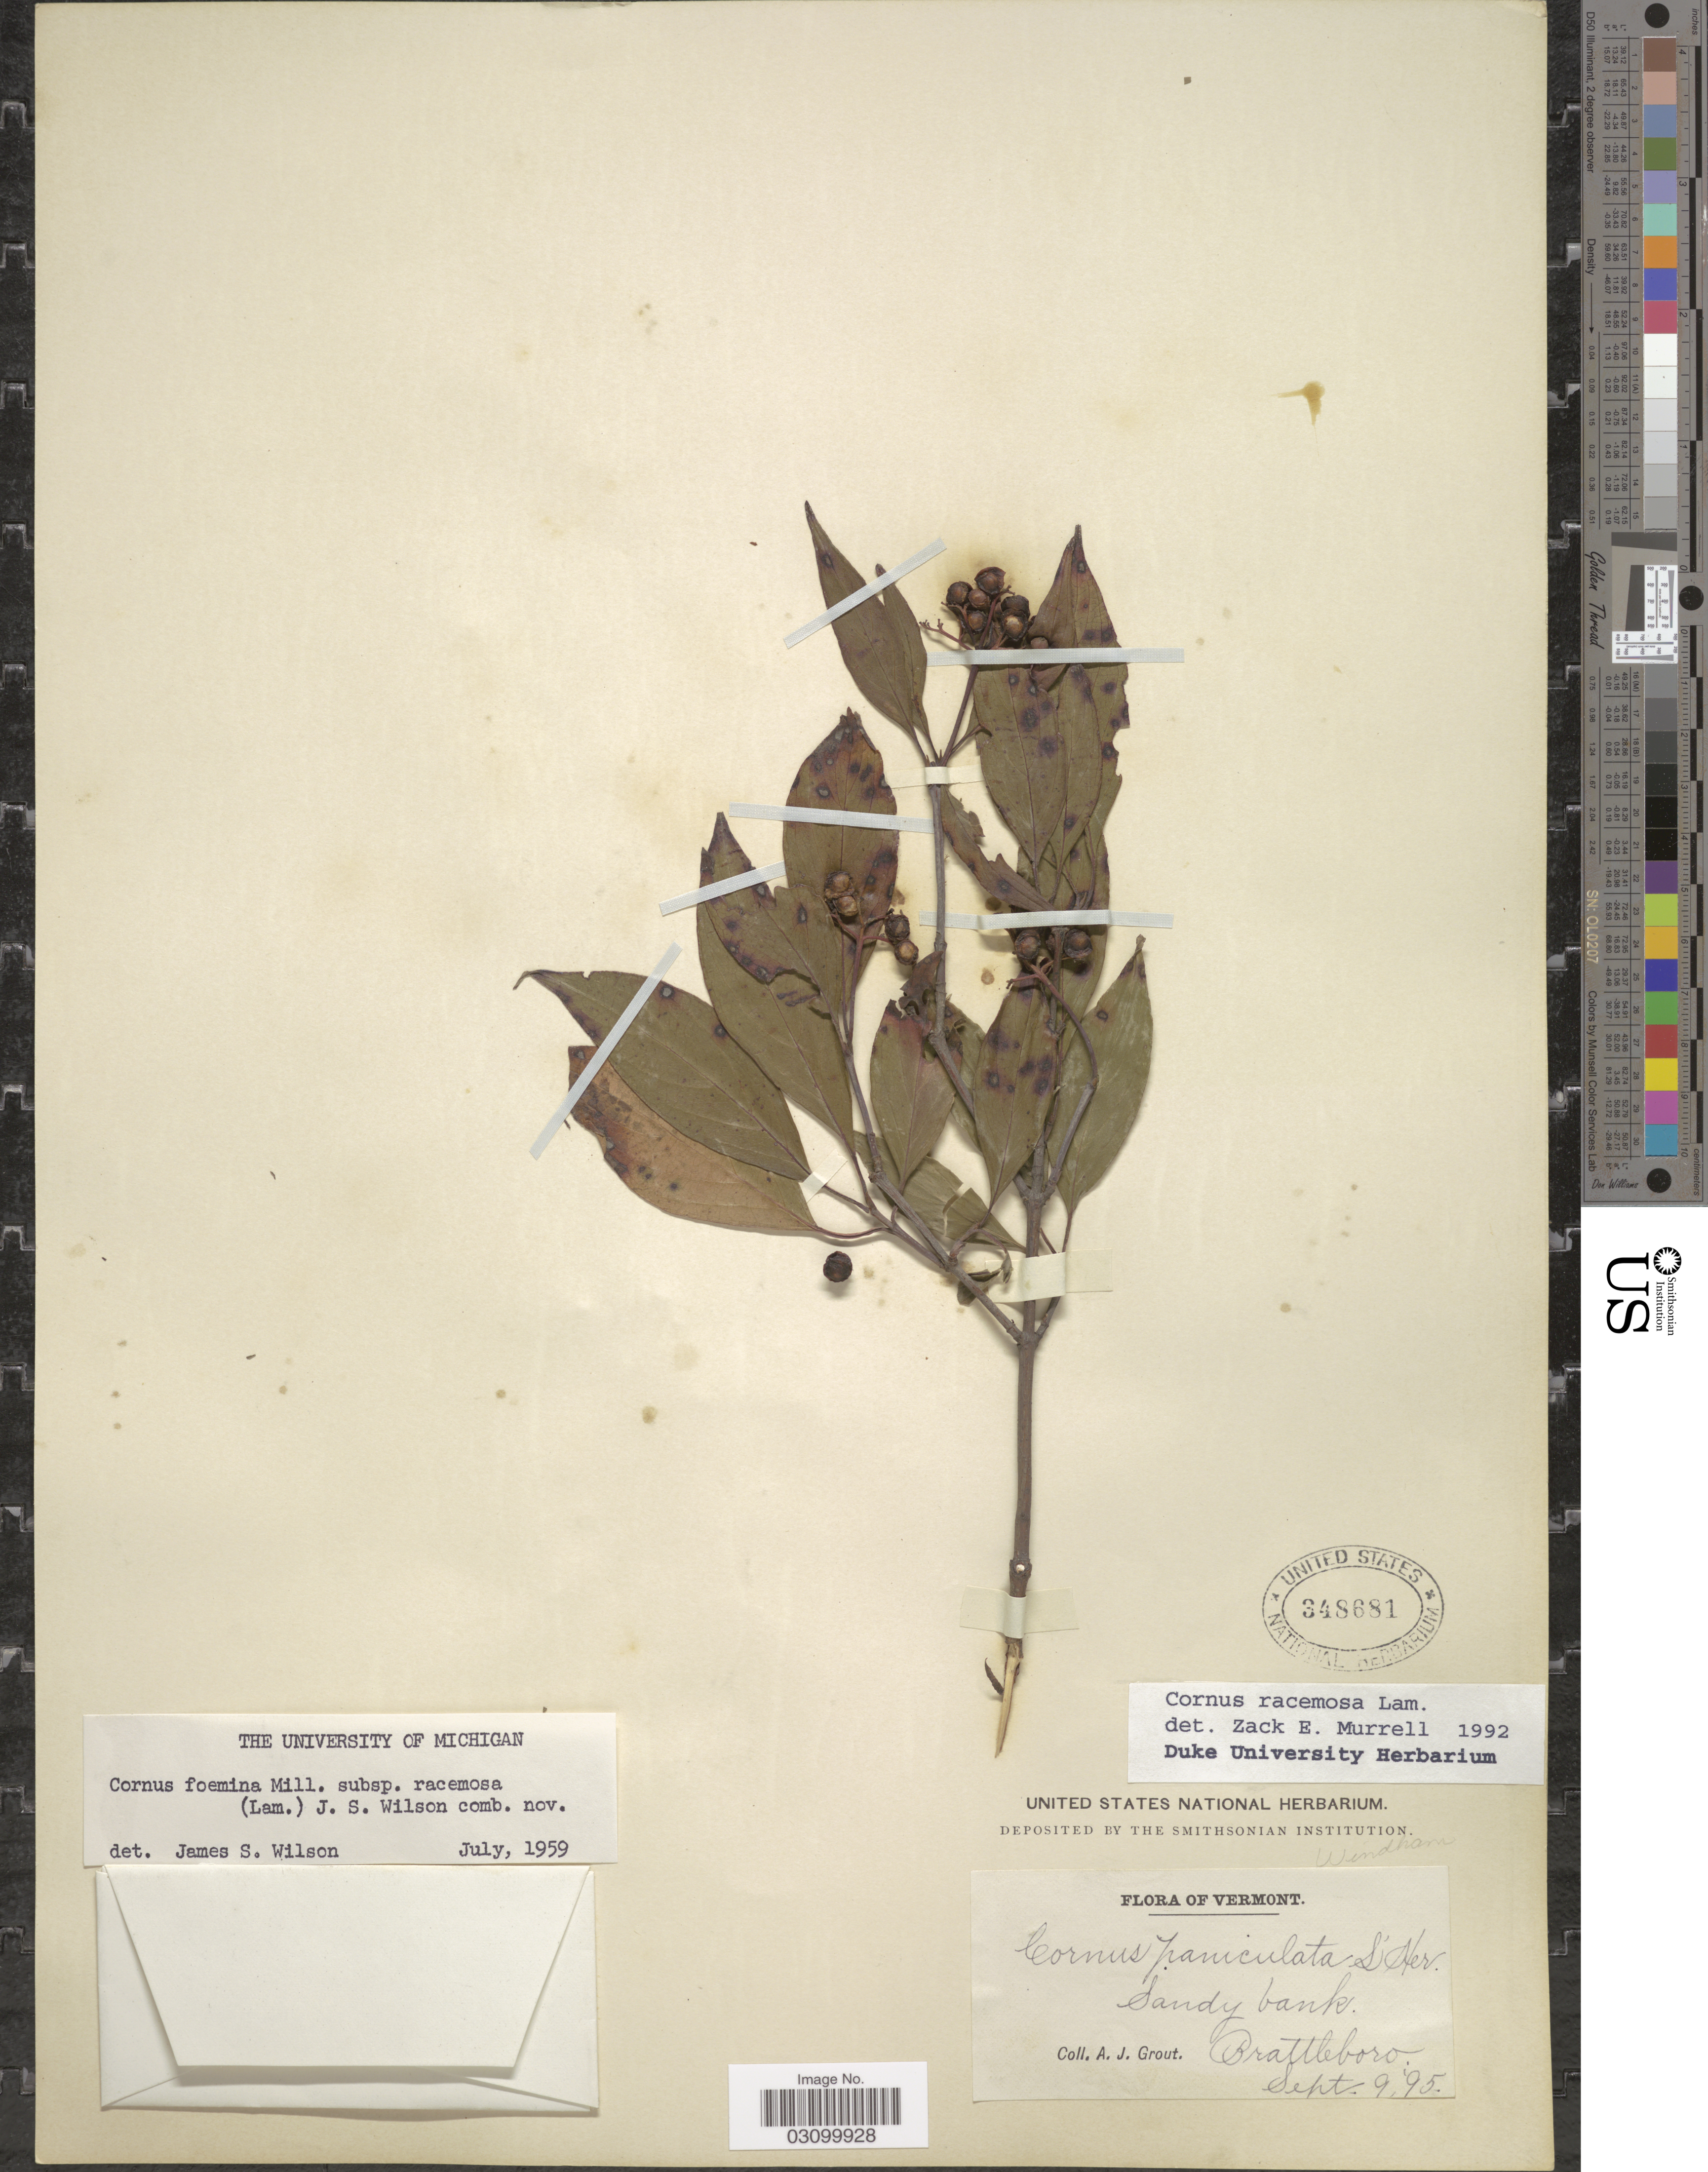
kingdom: Plantae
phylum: Tracheophyta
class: Magnoliopsida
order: Cornales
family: Cornaceae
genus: Cornus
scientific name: Cornus racemosa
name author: Lam.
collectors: A. J. Grout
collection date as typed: Transcribed d/m/y: 9/9/95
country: United States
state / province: Vermont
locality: Sandy bank. Brattleboro.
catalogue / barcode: US 348681